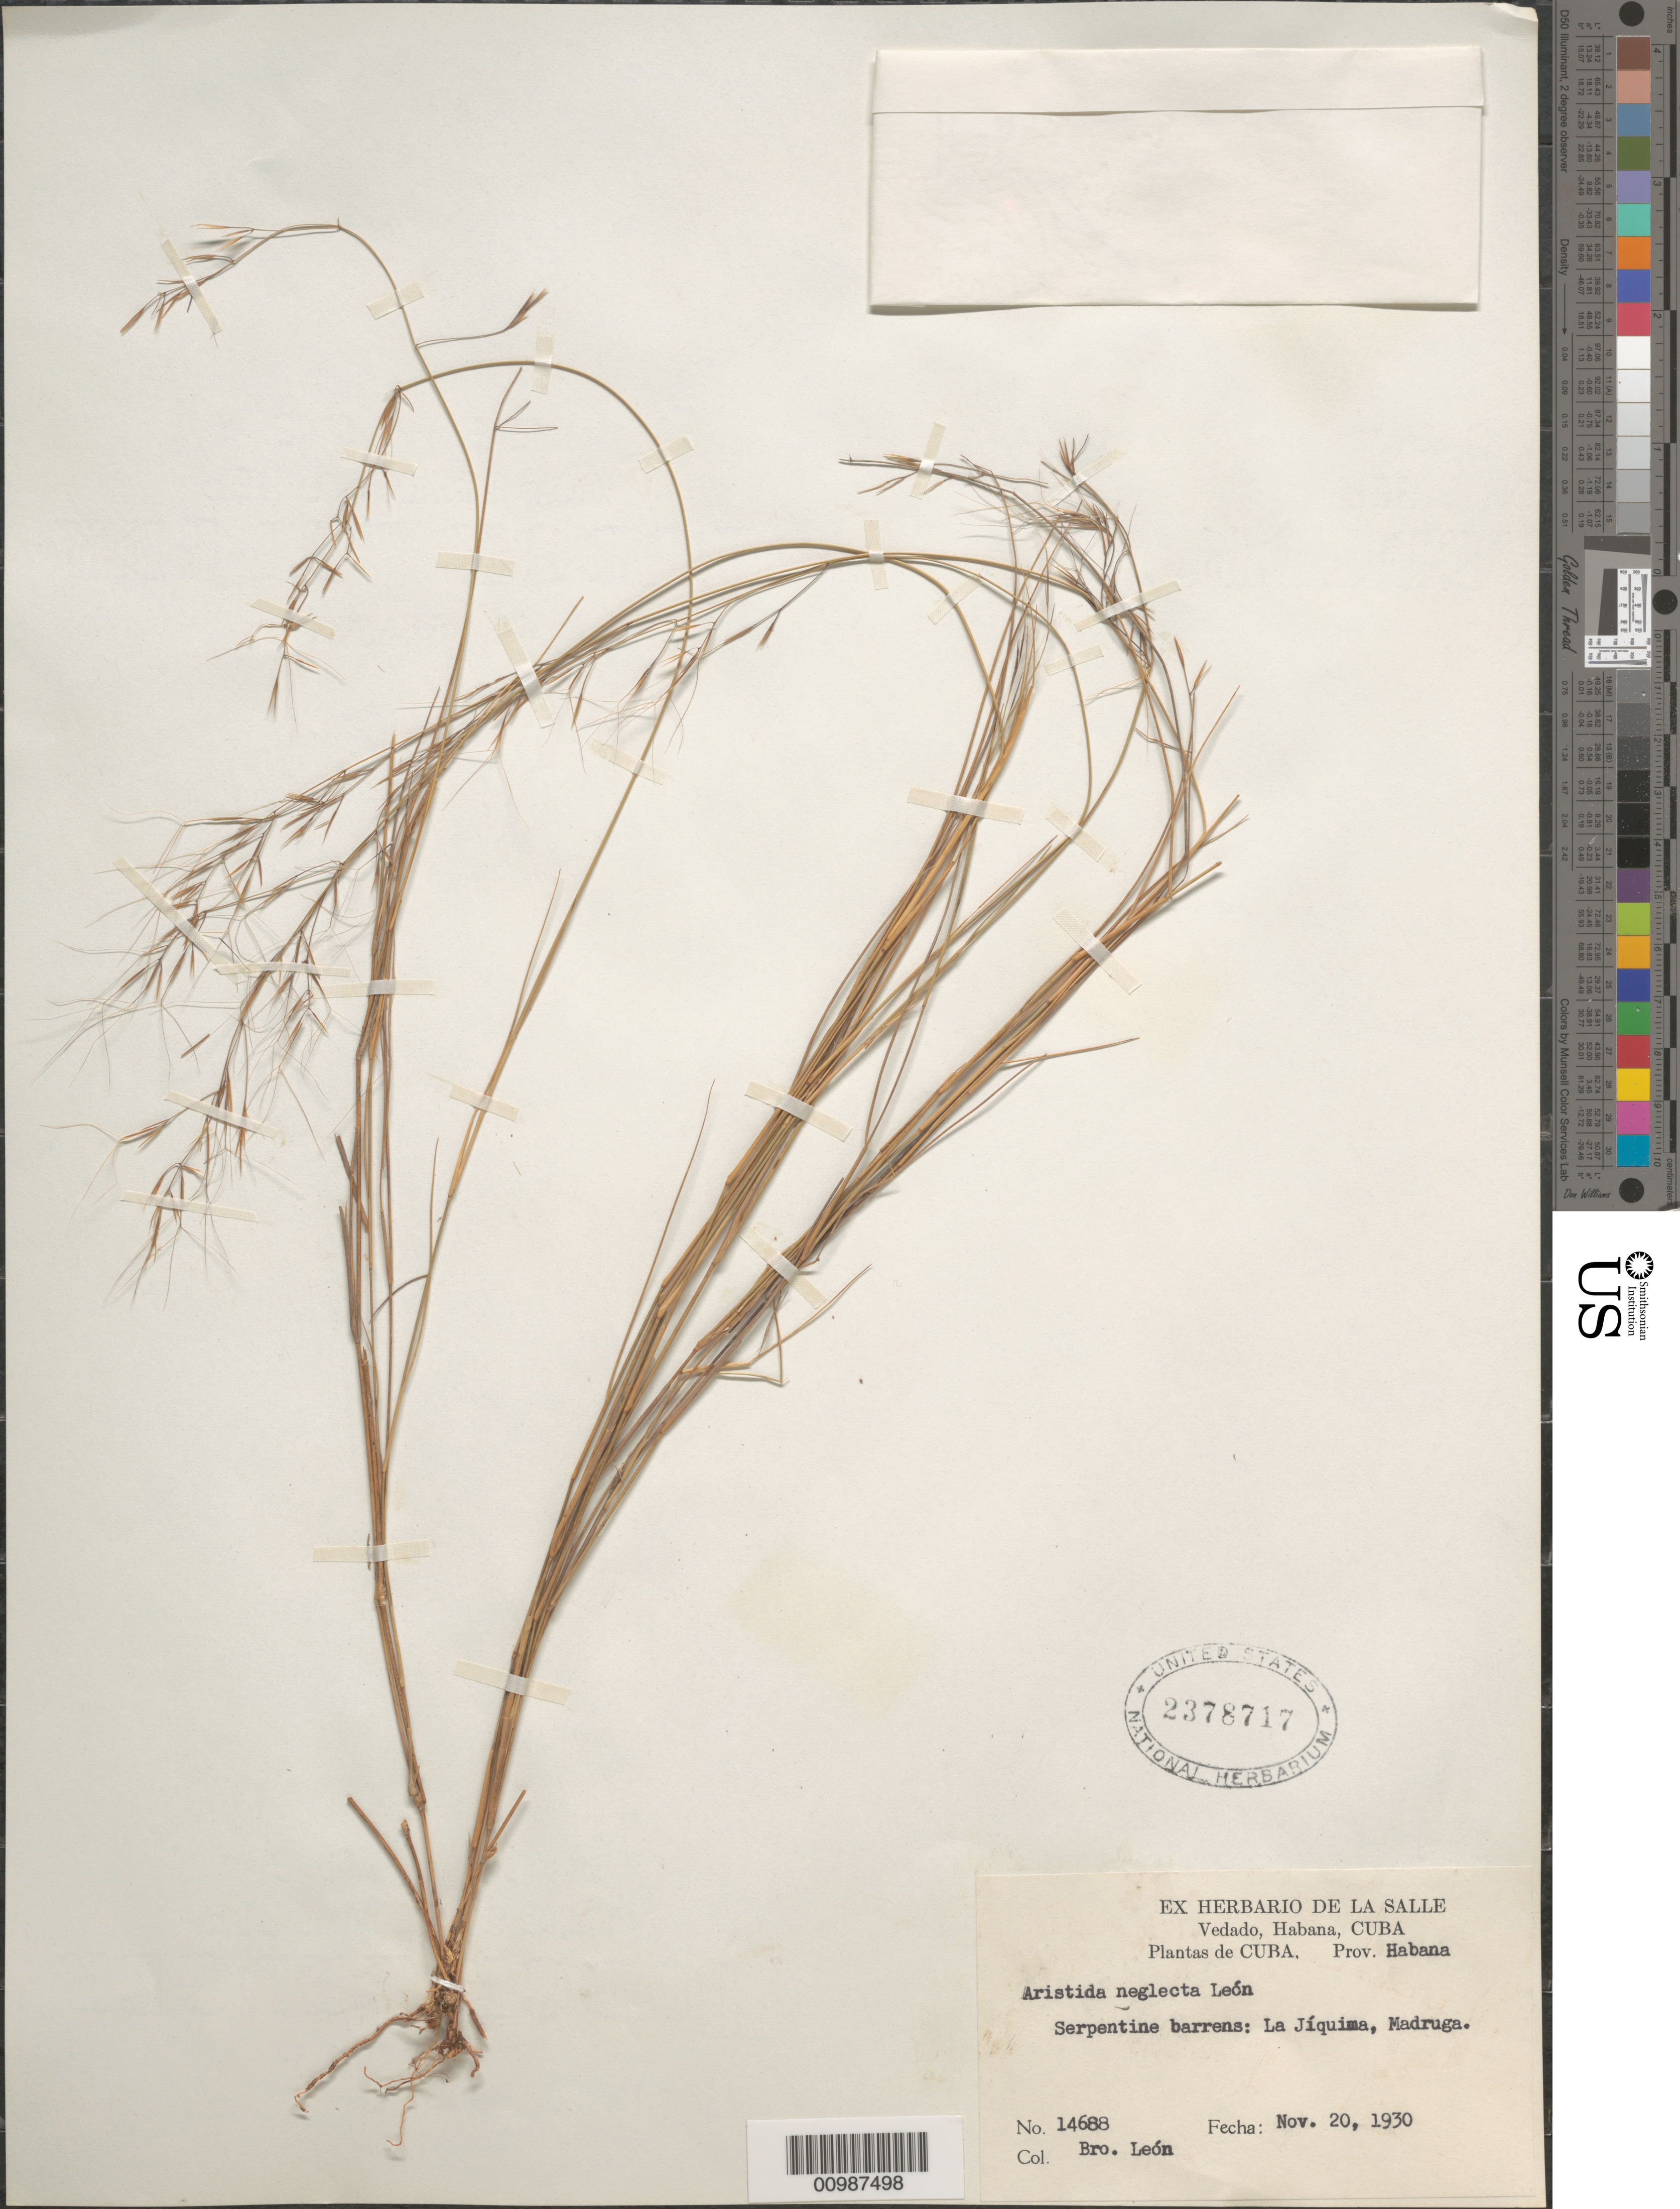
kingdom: Plantae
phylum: Tracheophyta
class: Liliopsida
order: Poales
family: Poaceae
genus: Aristida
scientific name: Aristida neglecta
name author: León ex Hitchc.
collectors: Bro. León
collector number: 14688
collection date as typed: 20 Nov 1930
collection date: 1930-11-20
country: Cuba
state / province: La Habana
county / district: Madruga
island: Cuba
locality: La Jiquima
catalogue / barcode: US 2378717